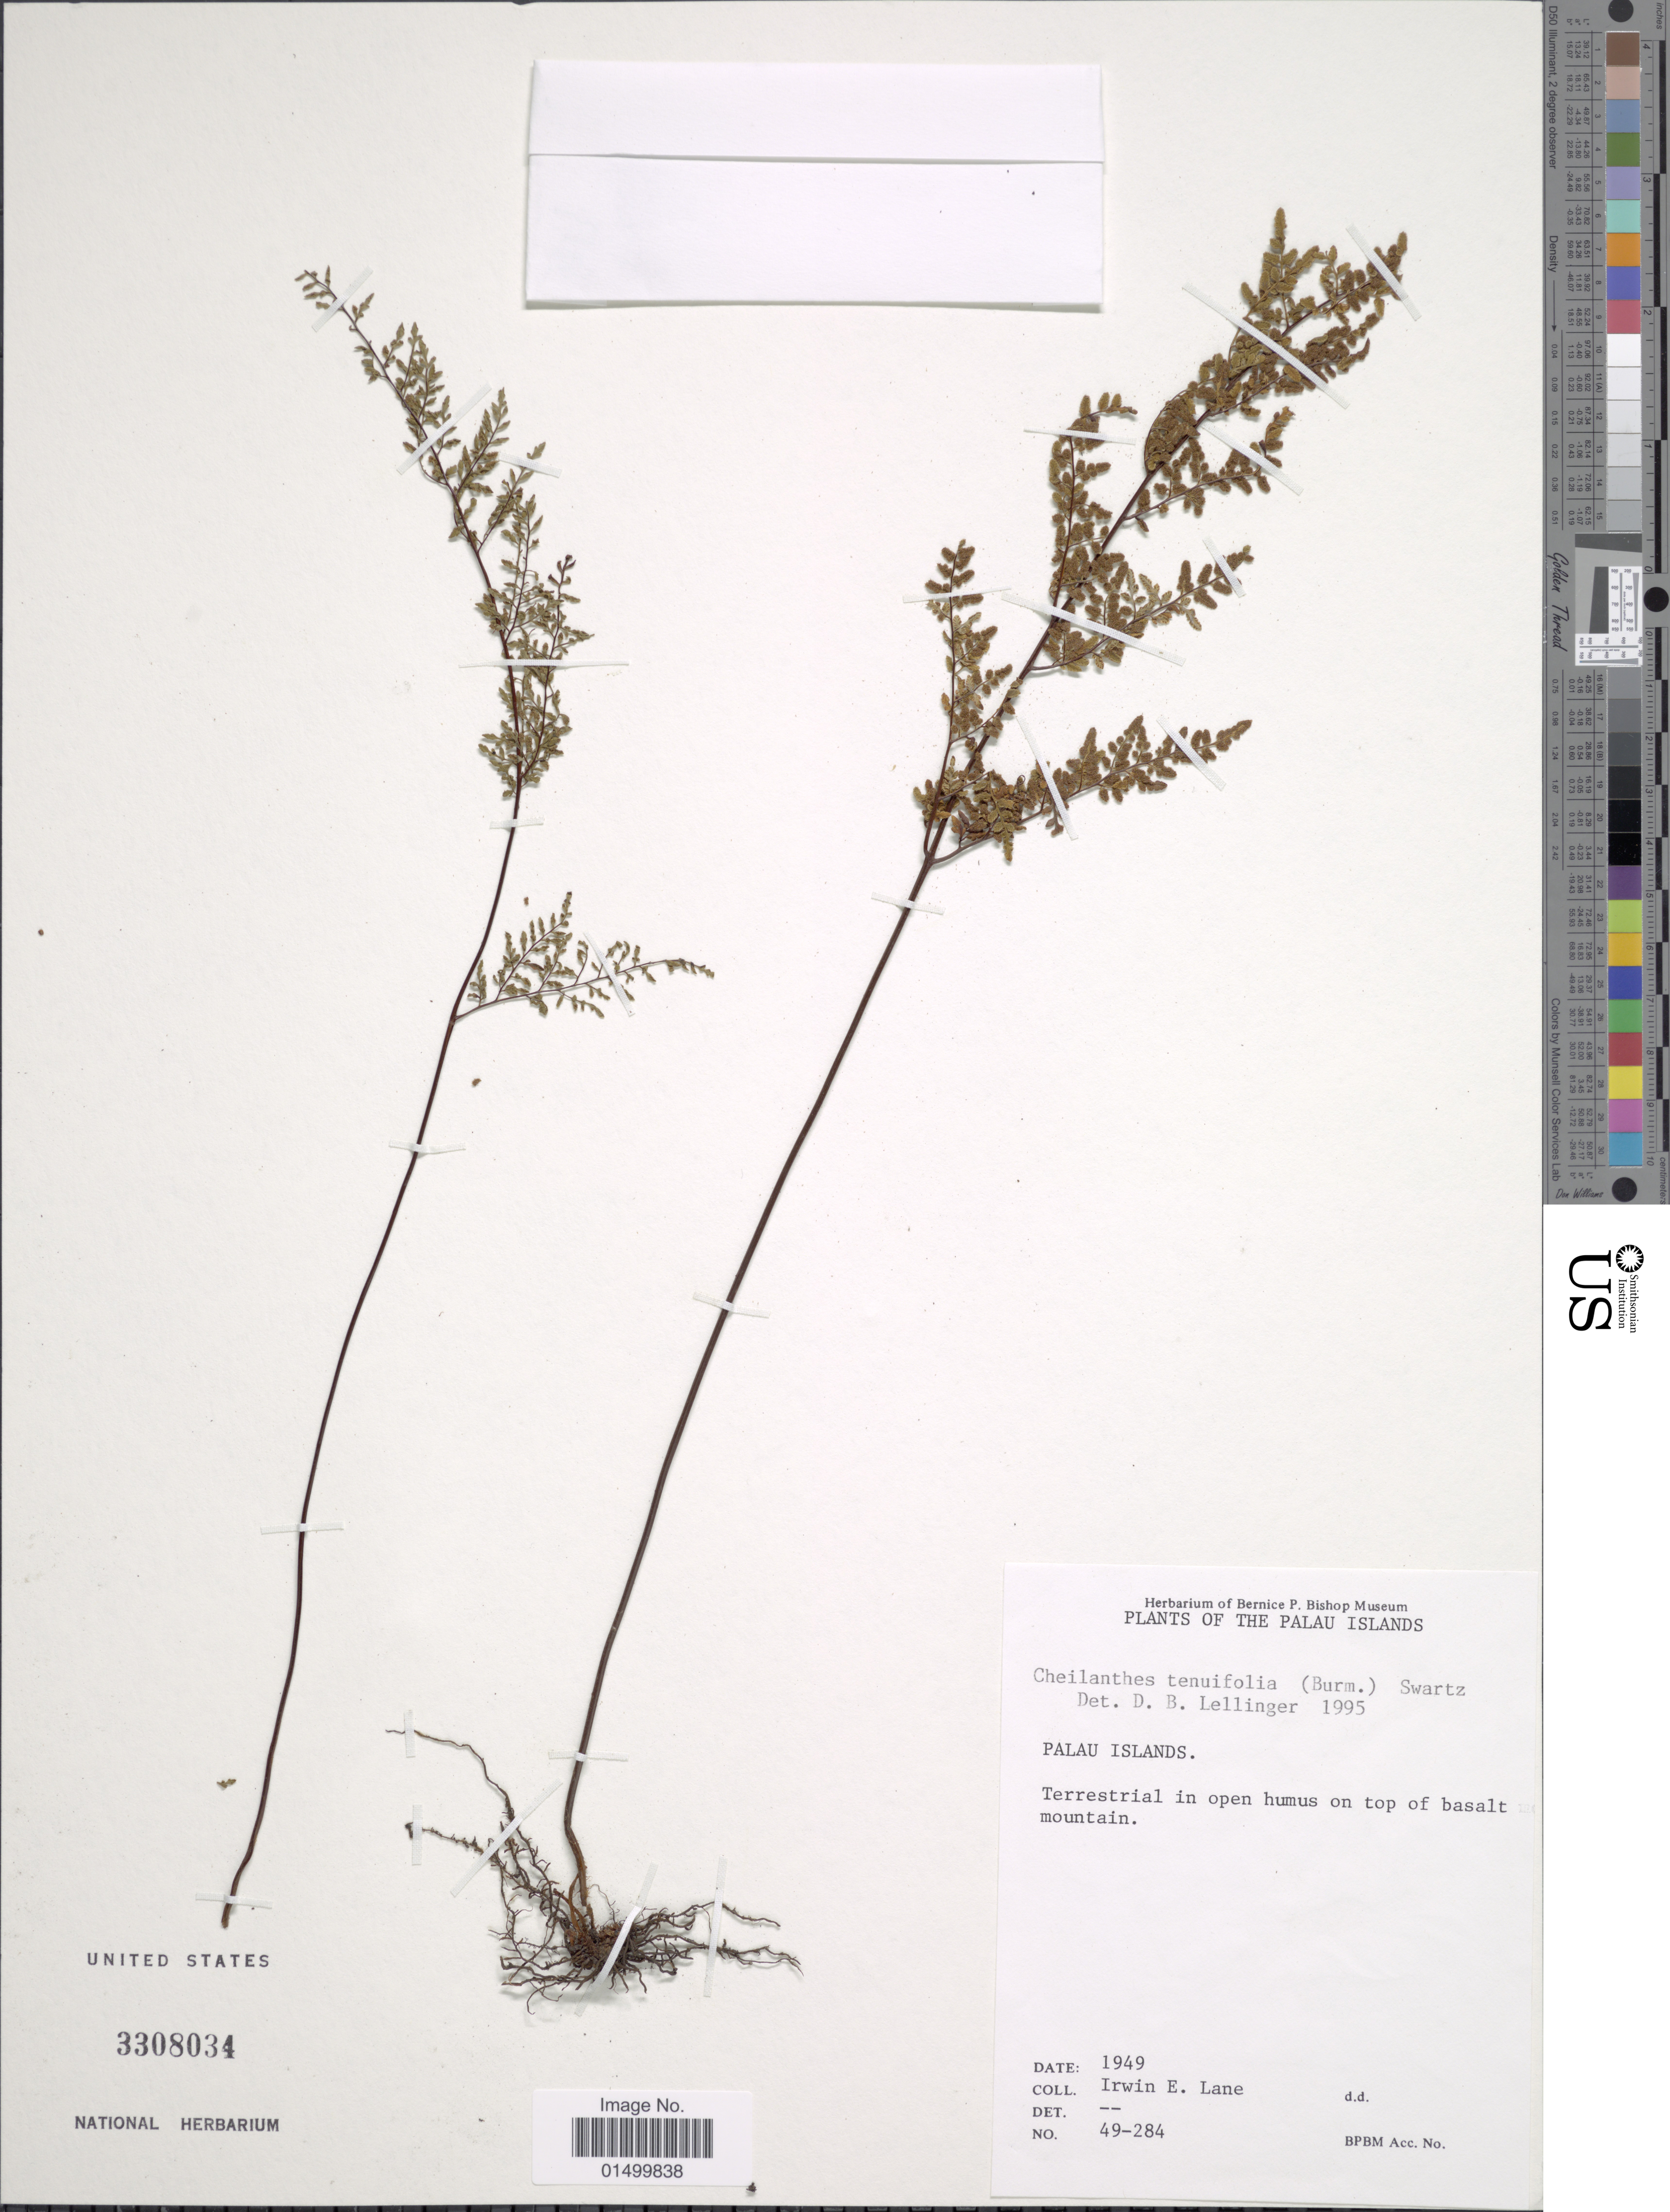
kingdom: Plantae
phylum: Tracheophyta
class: Polypodiopsida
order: Polypodiales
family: Pteridaceae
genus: Cheilanthes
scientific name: Cheilanthes tenuifolia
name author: (Burm. f.) Sw.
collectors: I. Lane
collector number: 49-284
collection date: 1949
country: Palau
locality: Palau Islands, Terrestrial in open humus on top of basalt mountain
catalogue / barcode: US 3308034